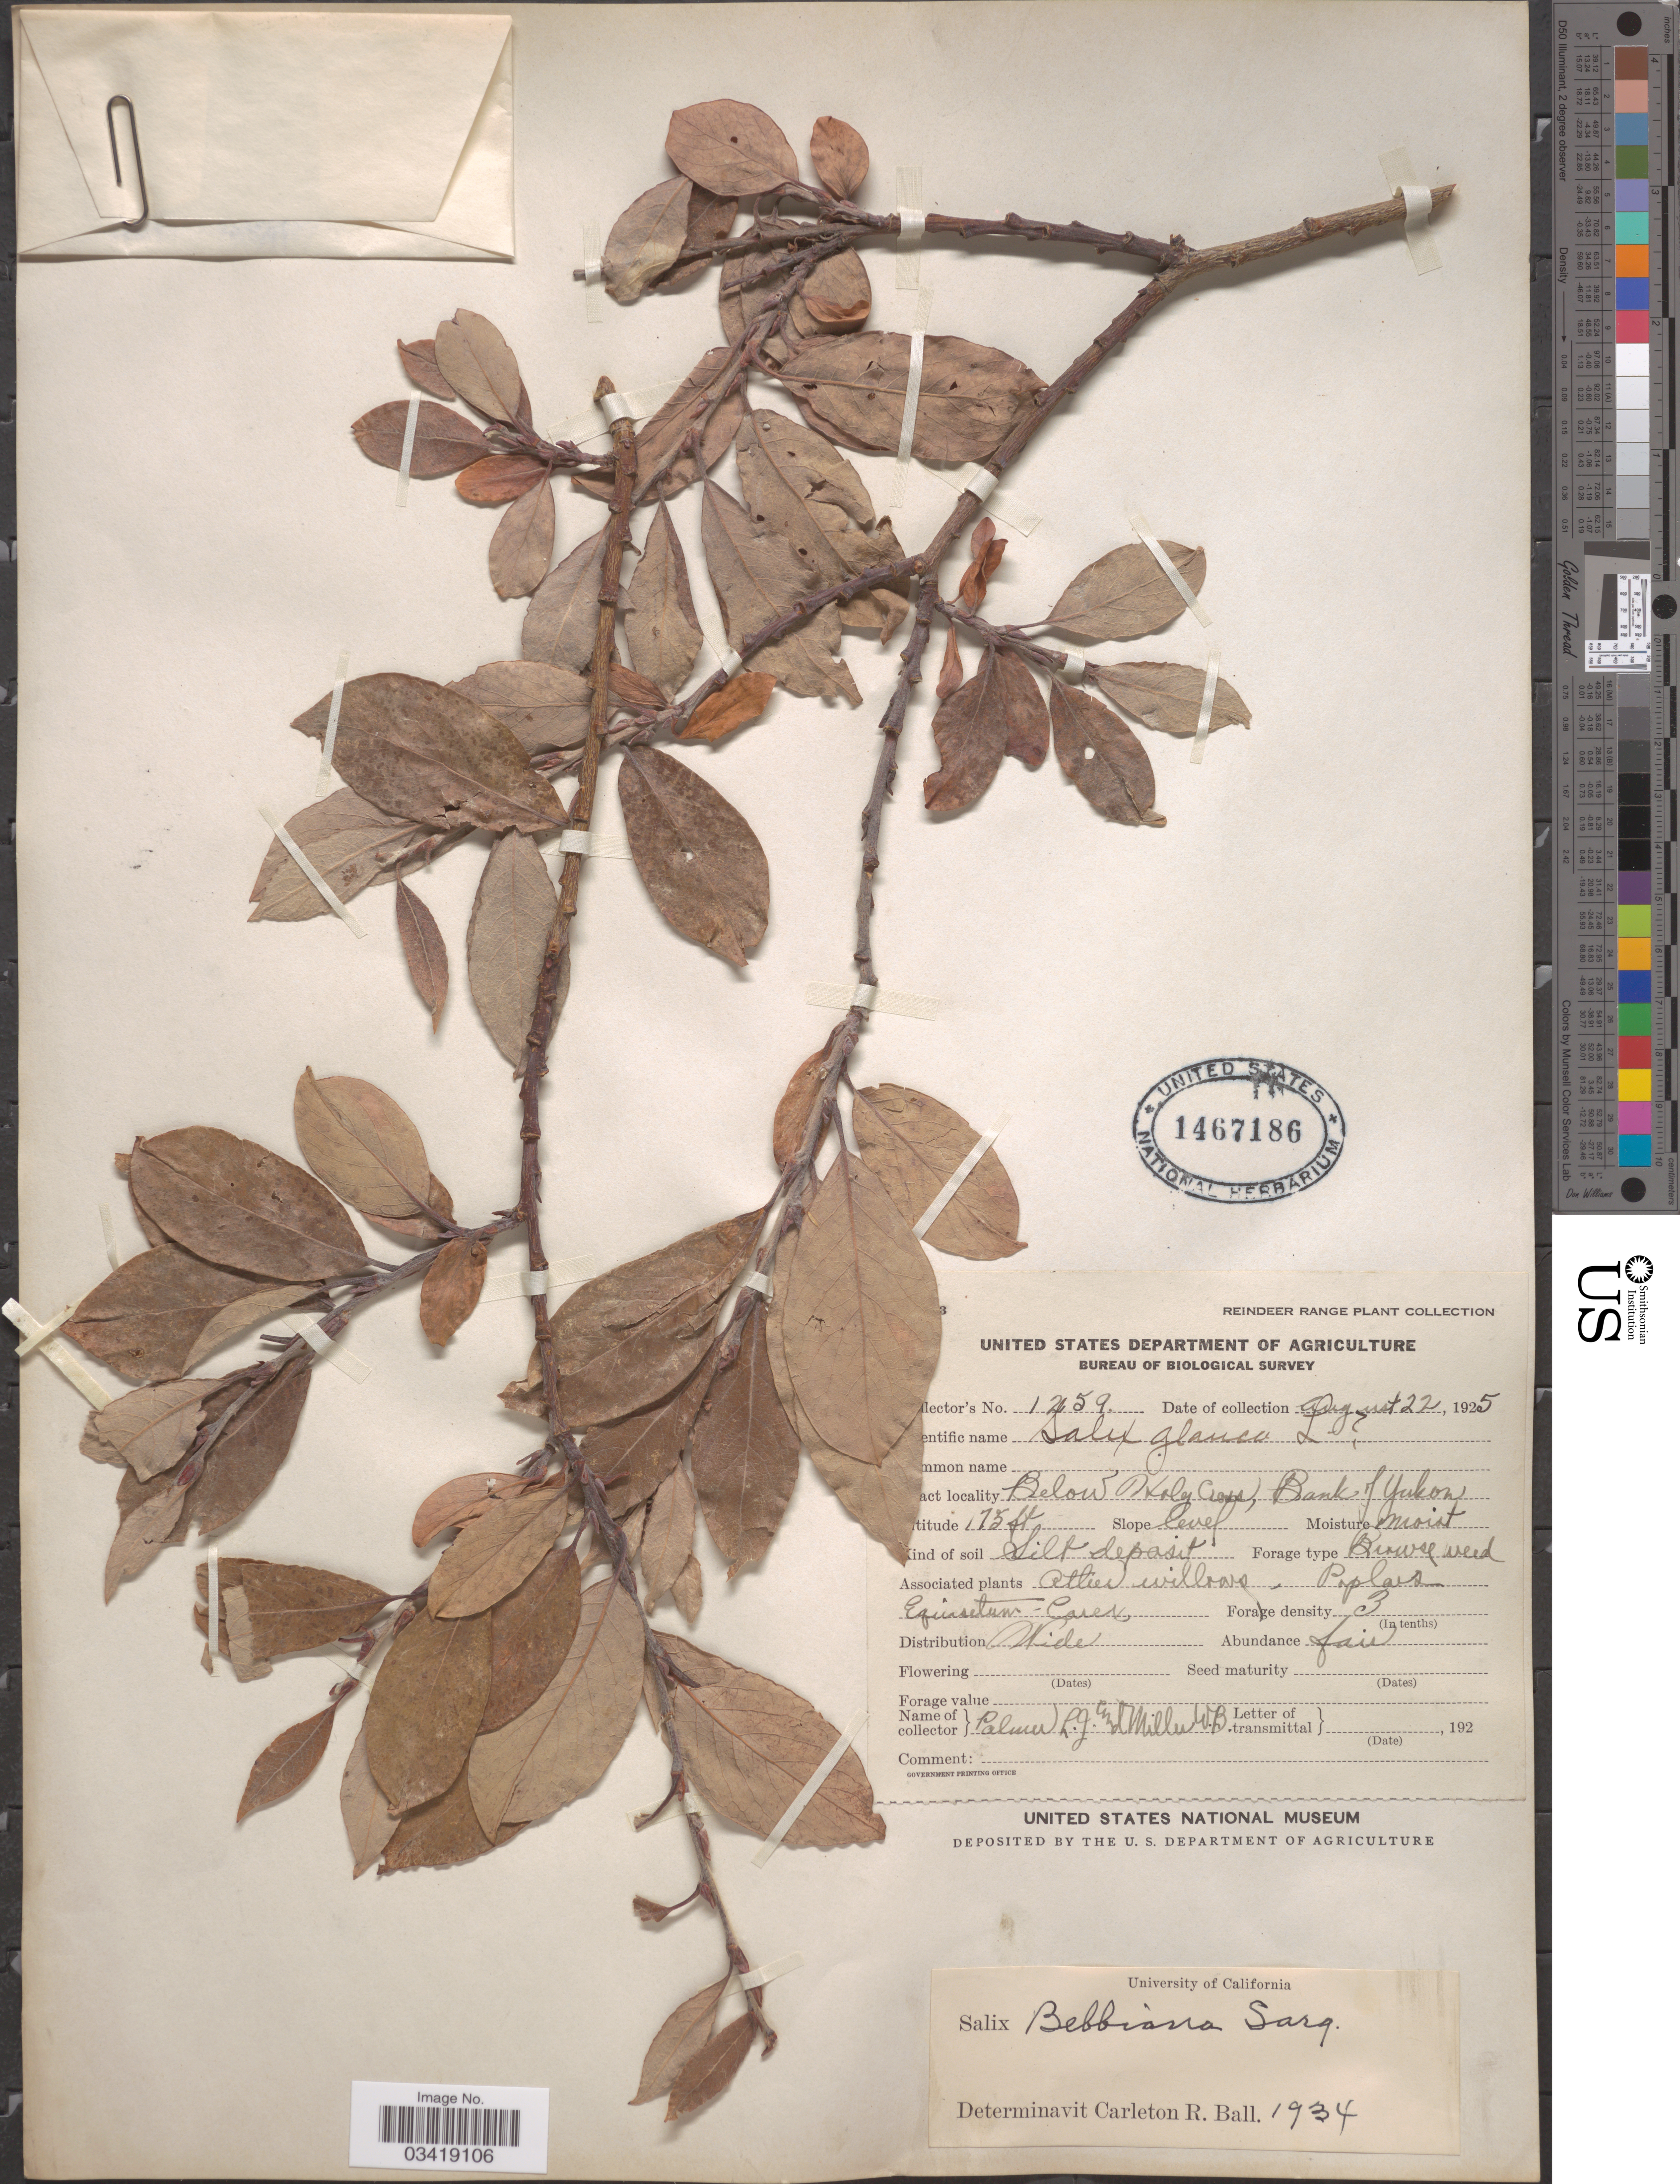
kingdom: Plantae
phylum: Tracheophyta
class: Magnoliopsida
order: Malpighiales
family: Salicaceae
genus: Salix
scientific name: Salix bebbiana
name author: Sarg.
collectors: L. J. Palmer & W. Miller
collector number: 1259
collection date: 1925-08-22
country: Canada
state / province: Yukon Territory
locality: Below Holy Cross, Bank of Yukon.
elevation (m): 53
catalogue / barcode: US 1467186